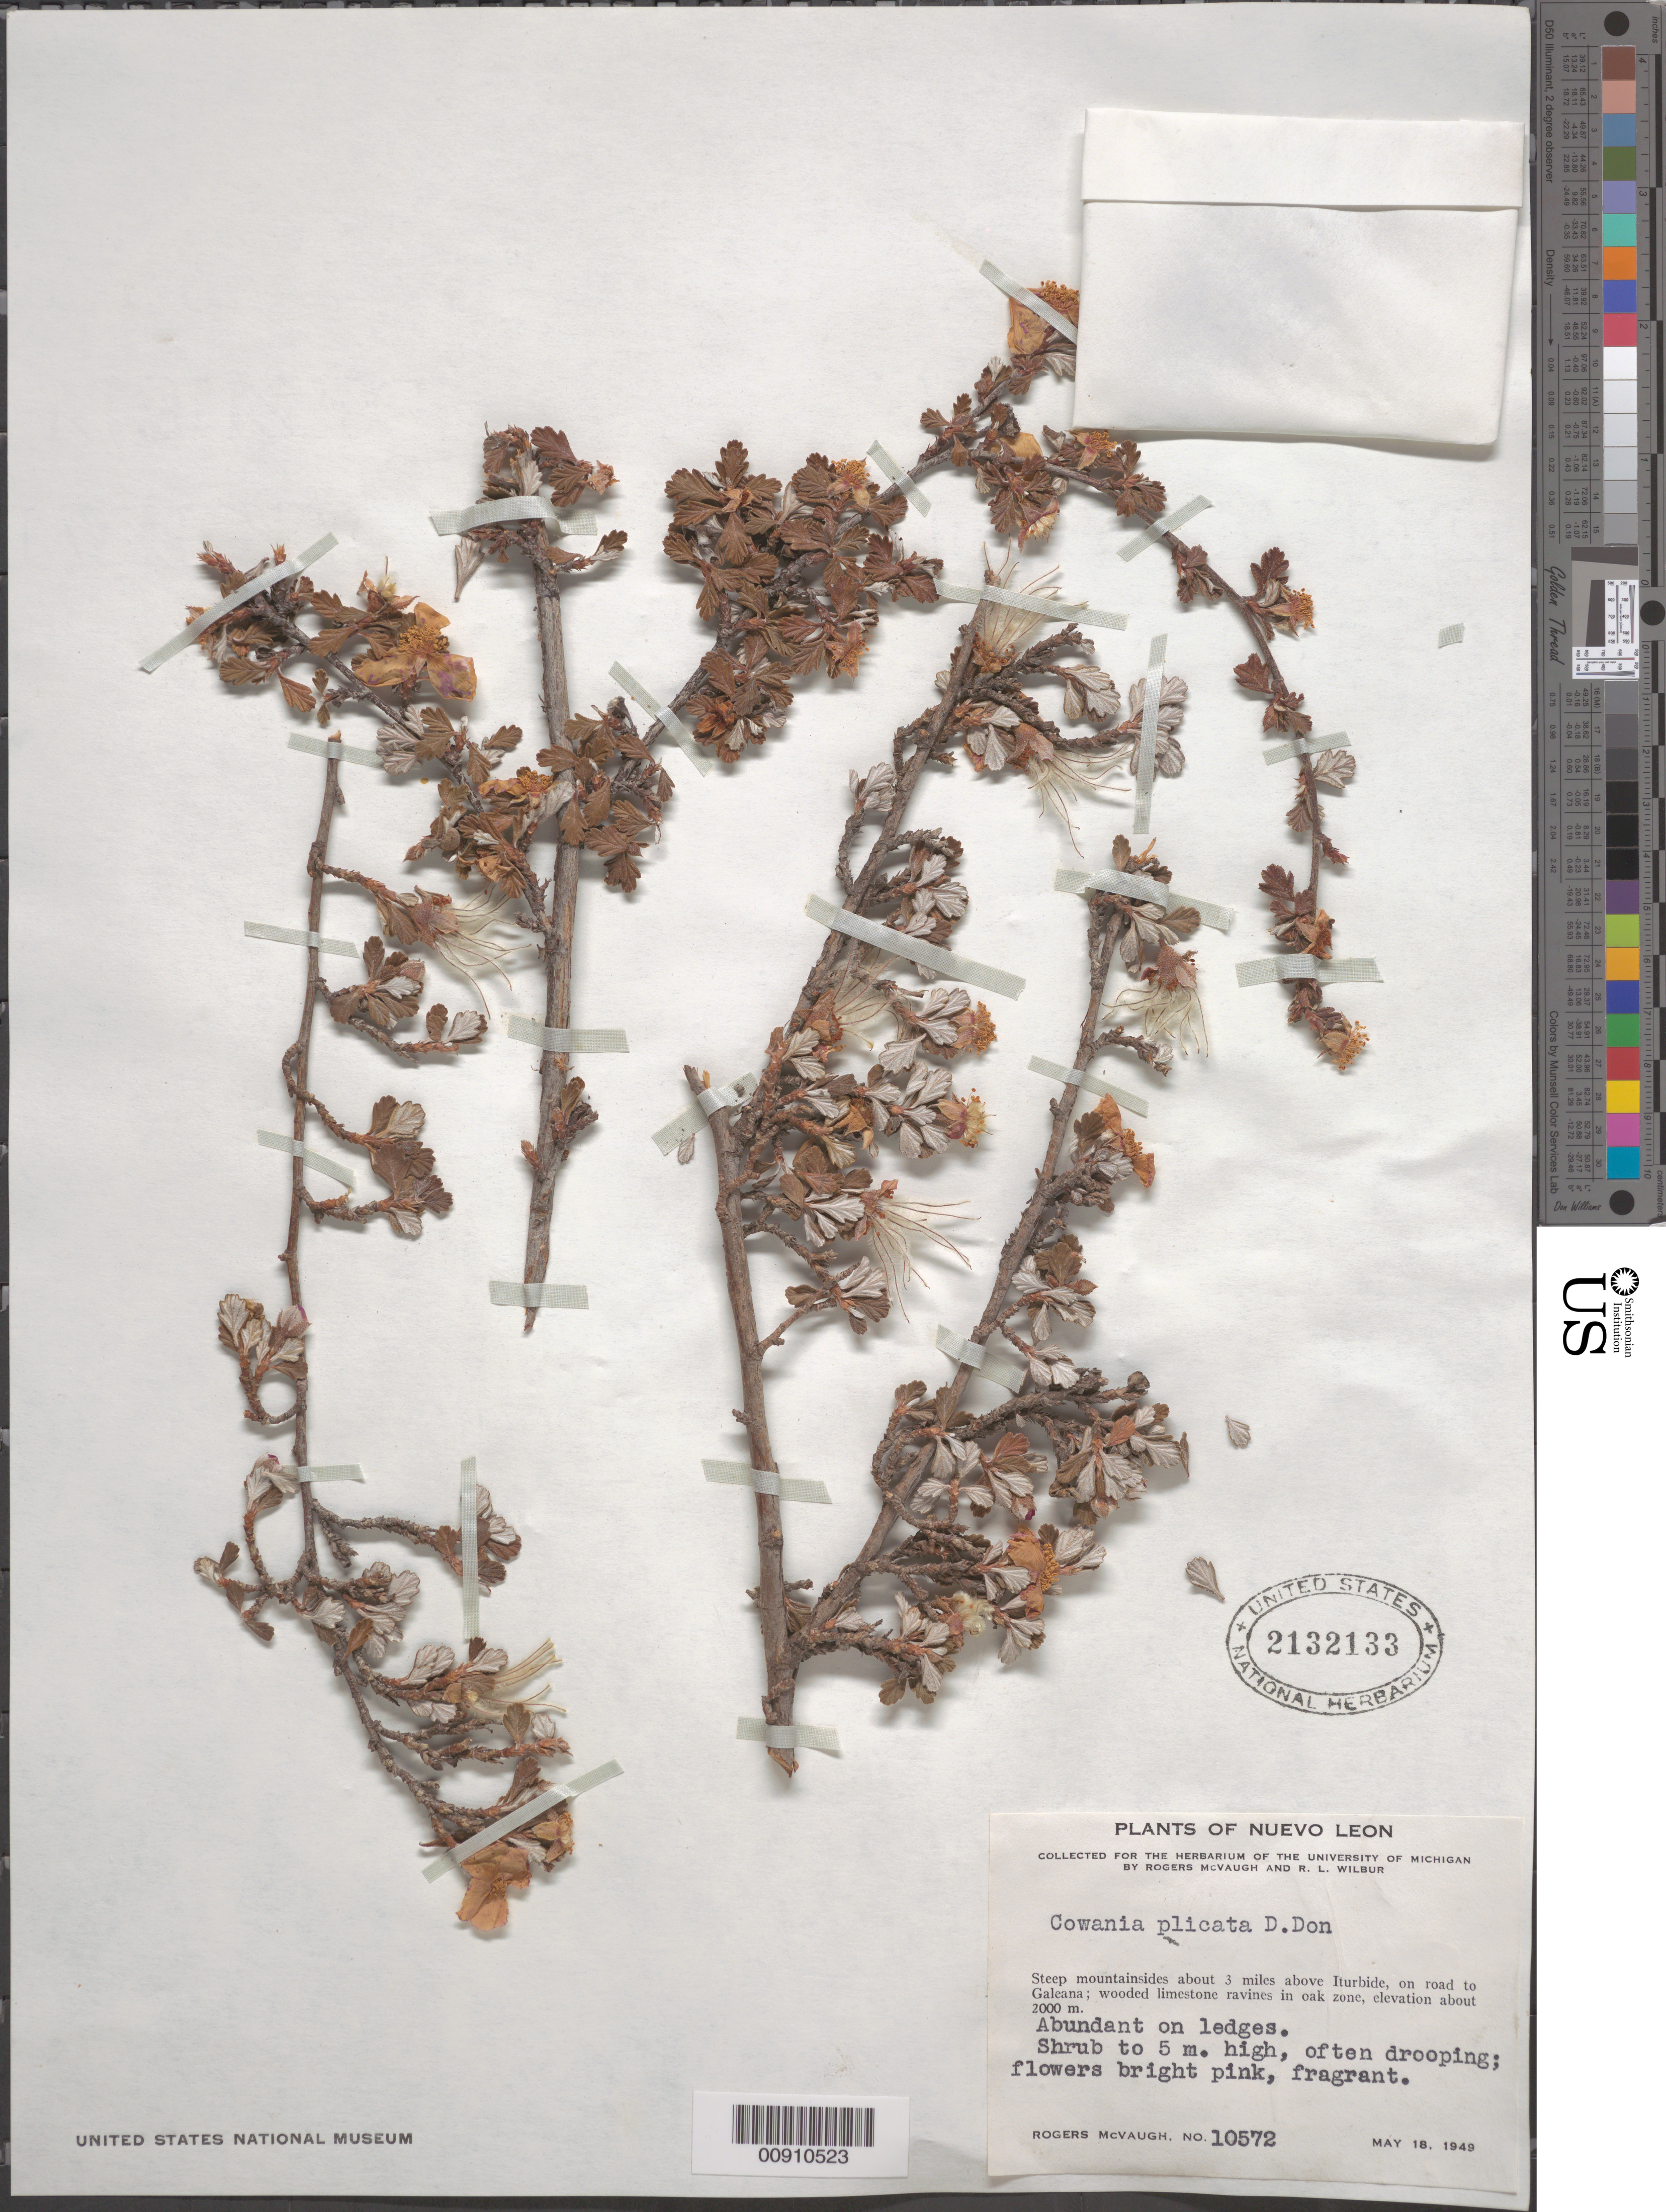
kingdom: Plantae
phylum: Tracheophyta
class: Magnoliopsida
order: Rosales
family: Rosaceae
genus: Purshia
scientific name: Purshia plicata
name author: (D. Don) Henrickson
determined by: Strong, Mark T., (BOT), Smithsonian Institution - National Museum of Natural History (UNITED STATES)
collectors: R. McVaugh & R. L. Wilbur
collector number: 10572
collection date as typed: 18 May 1949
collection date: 1949-05-18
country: Mexico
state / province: Nuevo León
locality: Steep mountainsides about 3 miles above Iturbide, on road to Galeana, Nuevo León.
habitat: Wooded limestone ravines in oak zone. Abundat on ledges.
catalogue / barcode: US 2132133